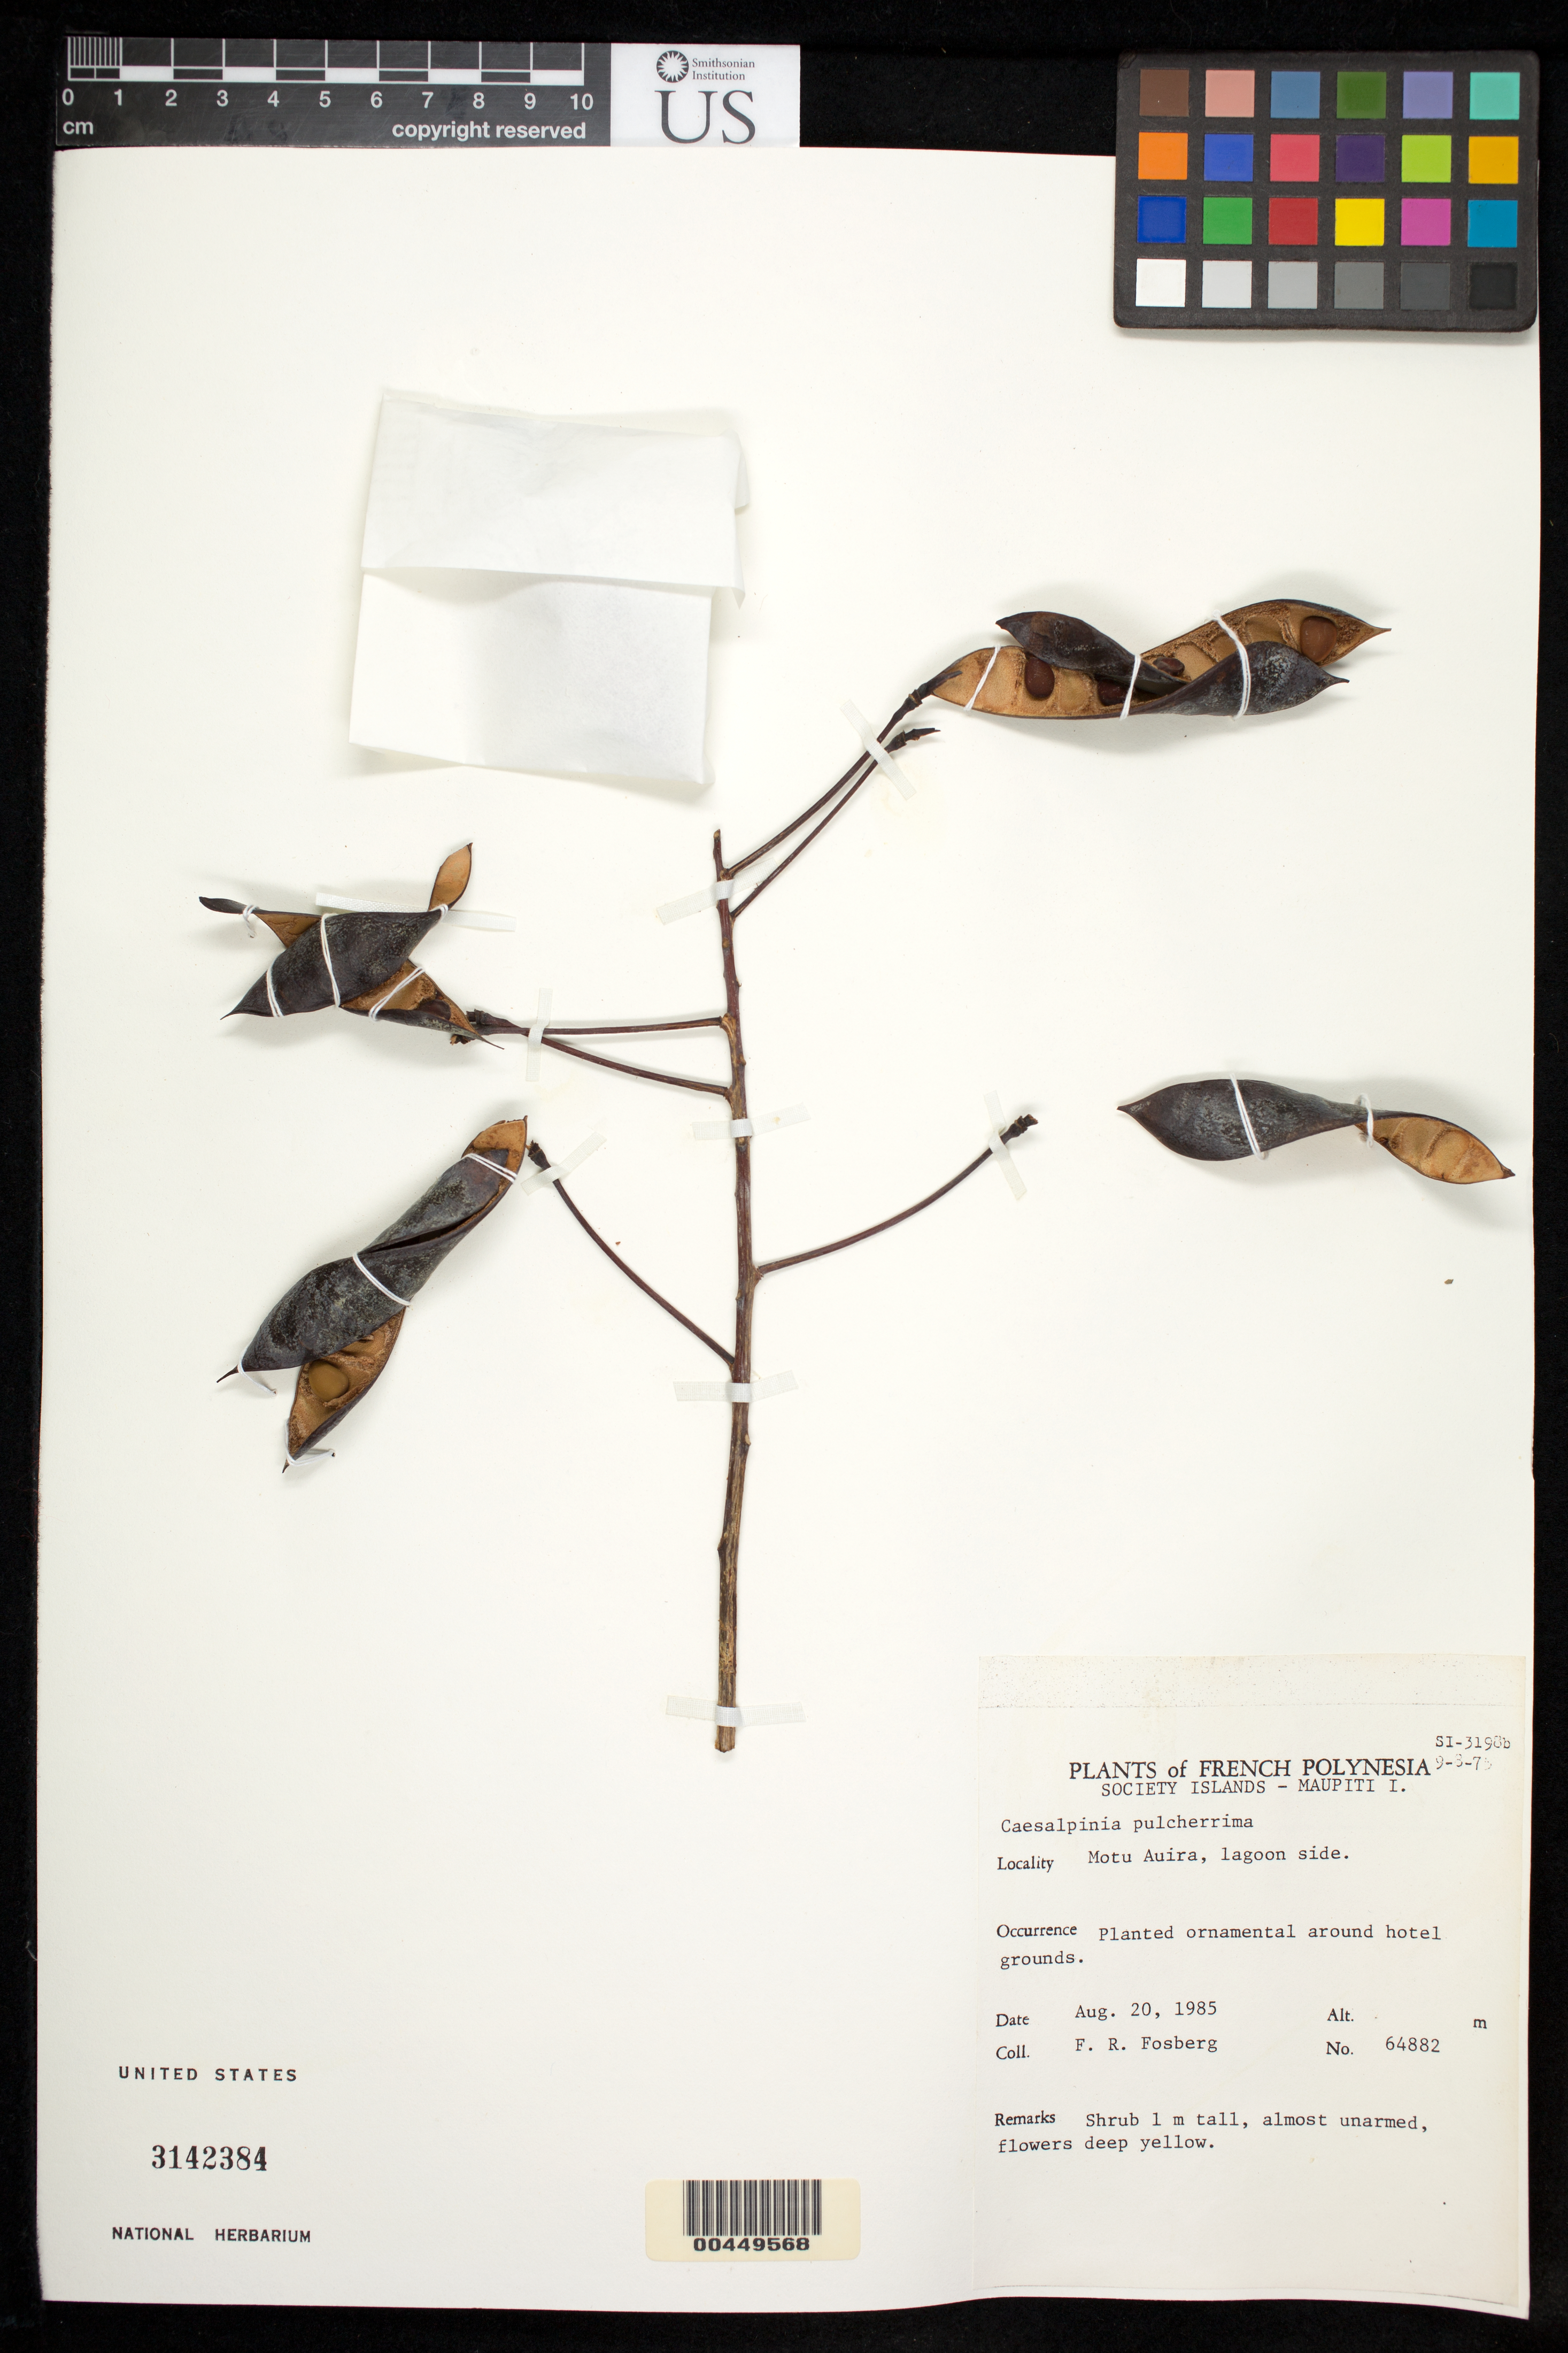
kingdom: Plantae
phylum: Tracheophyta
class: Magnoliopsida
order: Fabales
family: Fabaceae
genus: Caesalpinia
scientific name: Caesalpinia pulcherrima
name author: (L.) Sw.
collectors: F. R. Fosberg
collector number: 64882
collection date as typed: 20 Aug 1985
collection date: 1985-08-20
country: French Polynesia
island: Maupiti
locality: Motu auira [Society Is.]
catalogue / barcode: US 3142384